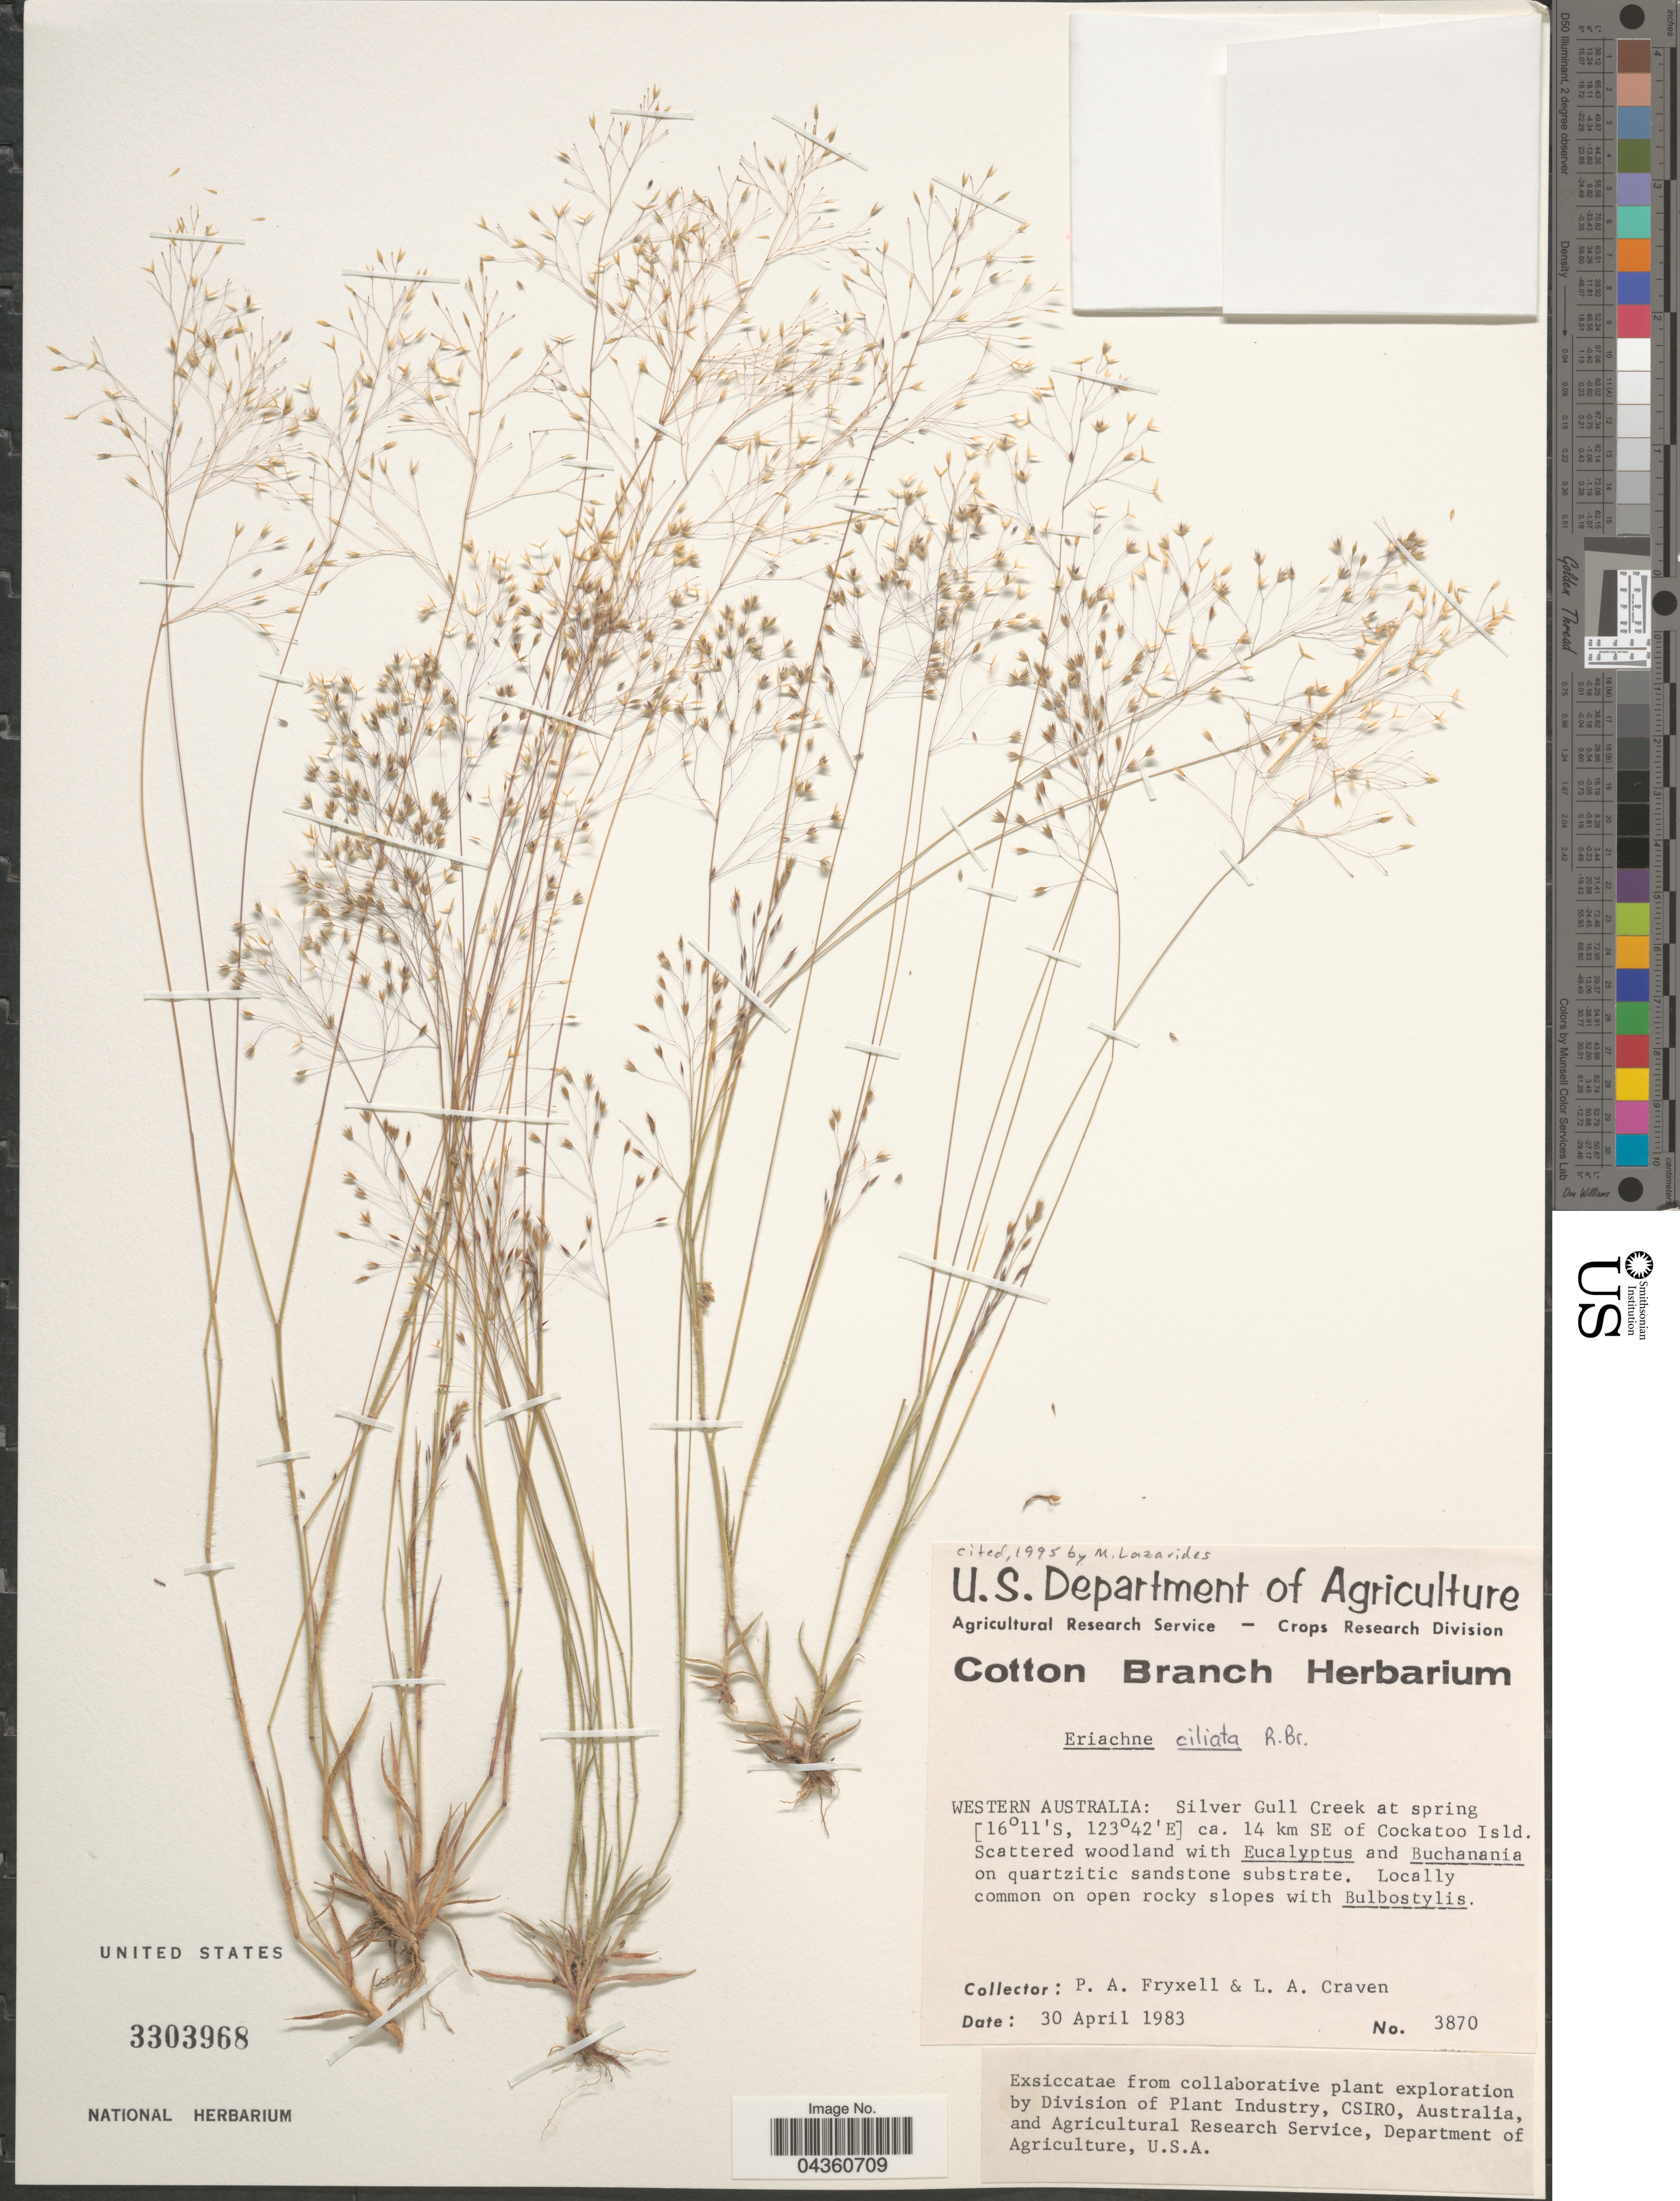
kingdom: Plantae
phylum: Tracheophyta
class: Liliopsida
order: Poales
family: Poaceae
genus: Eriachne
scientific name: Eriachne ciliata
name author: R. Br.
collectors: P. A. Fryxell & L. A. Craven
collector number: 3870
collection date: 1983-04-30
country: Australia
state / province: Western Australia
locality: Silver Gull Creek at spring ca. 14 km SE of Cockatoo Isld.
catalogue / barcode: US 3303968